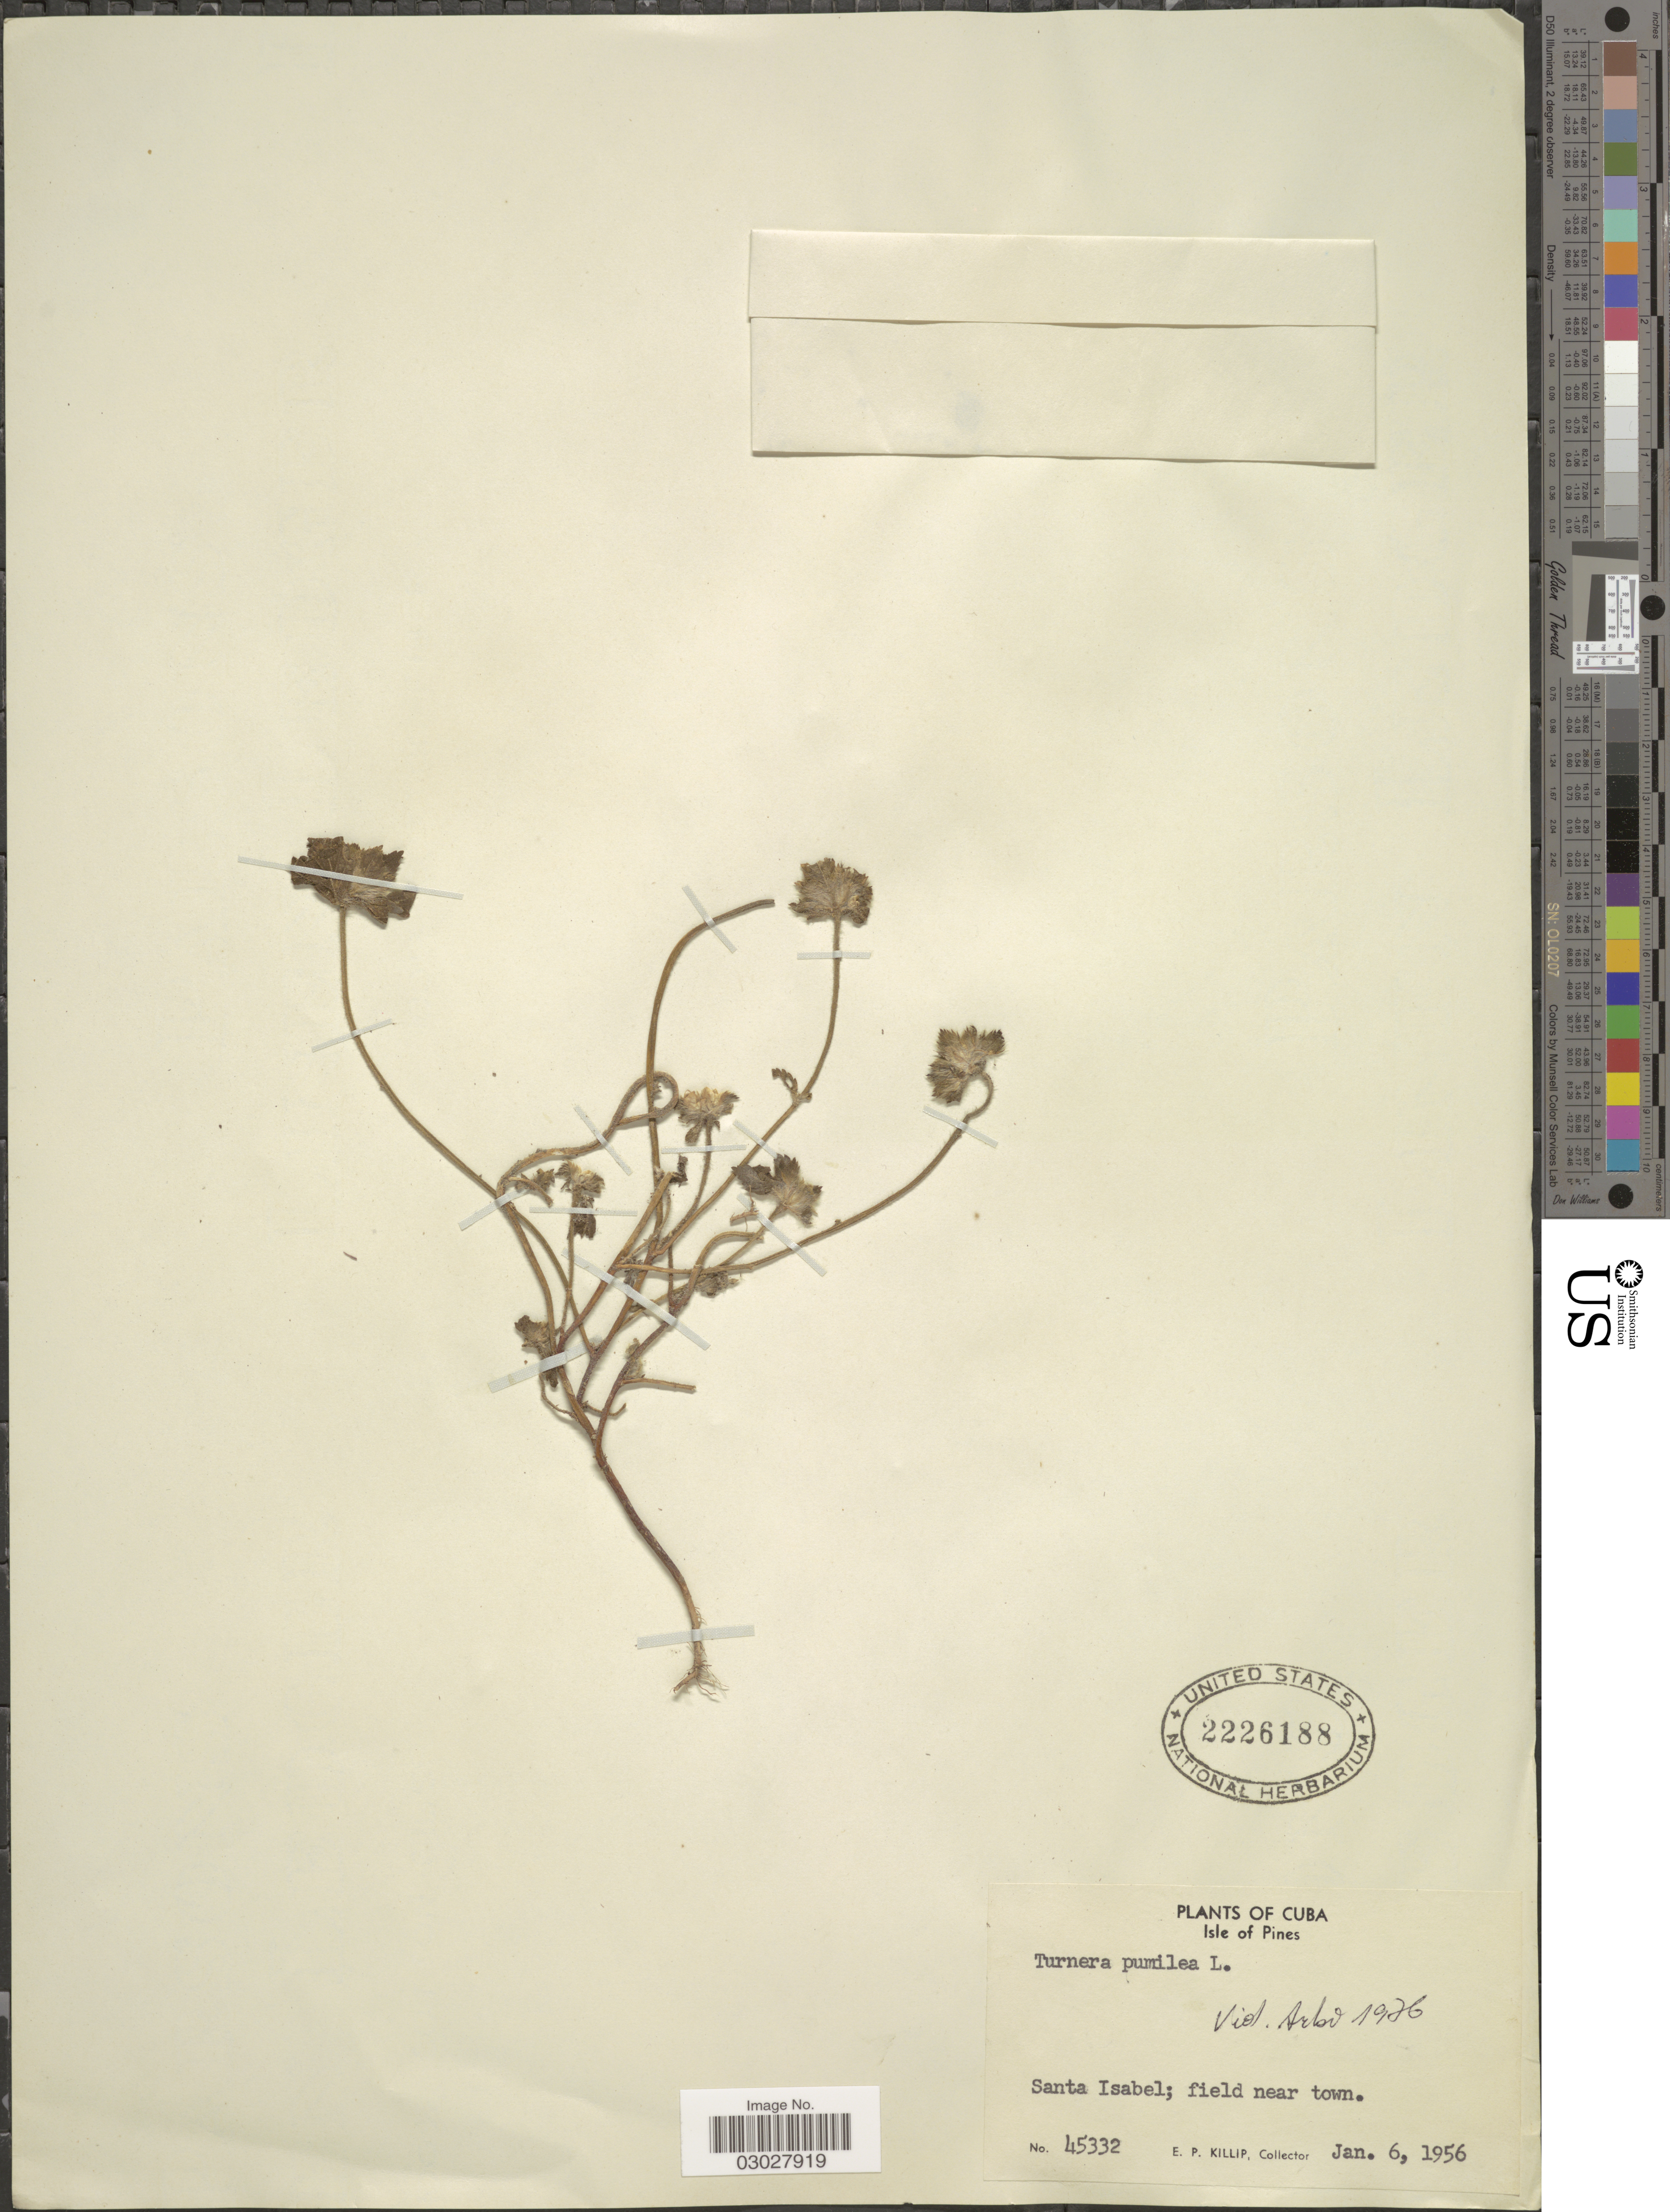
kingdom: Plantae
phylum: Tracheophyta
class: Magnoliopsida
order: Malpighiales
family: Turneraceae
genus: Turnera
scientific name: Turnera pumilea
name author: L.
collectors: E. P. Killip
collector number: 45332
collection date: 1956-01-06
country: Cuba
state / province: Isla de la Juventud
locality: Isle of Pinos. Santa Isabel; field near town.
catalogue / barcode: US 2226188